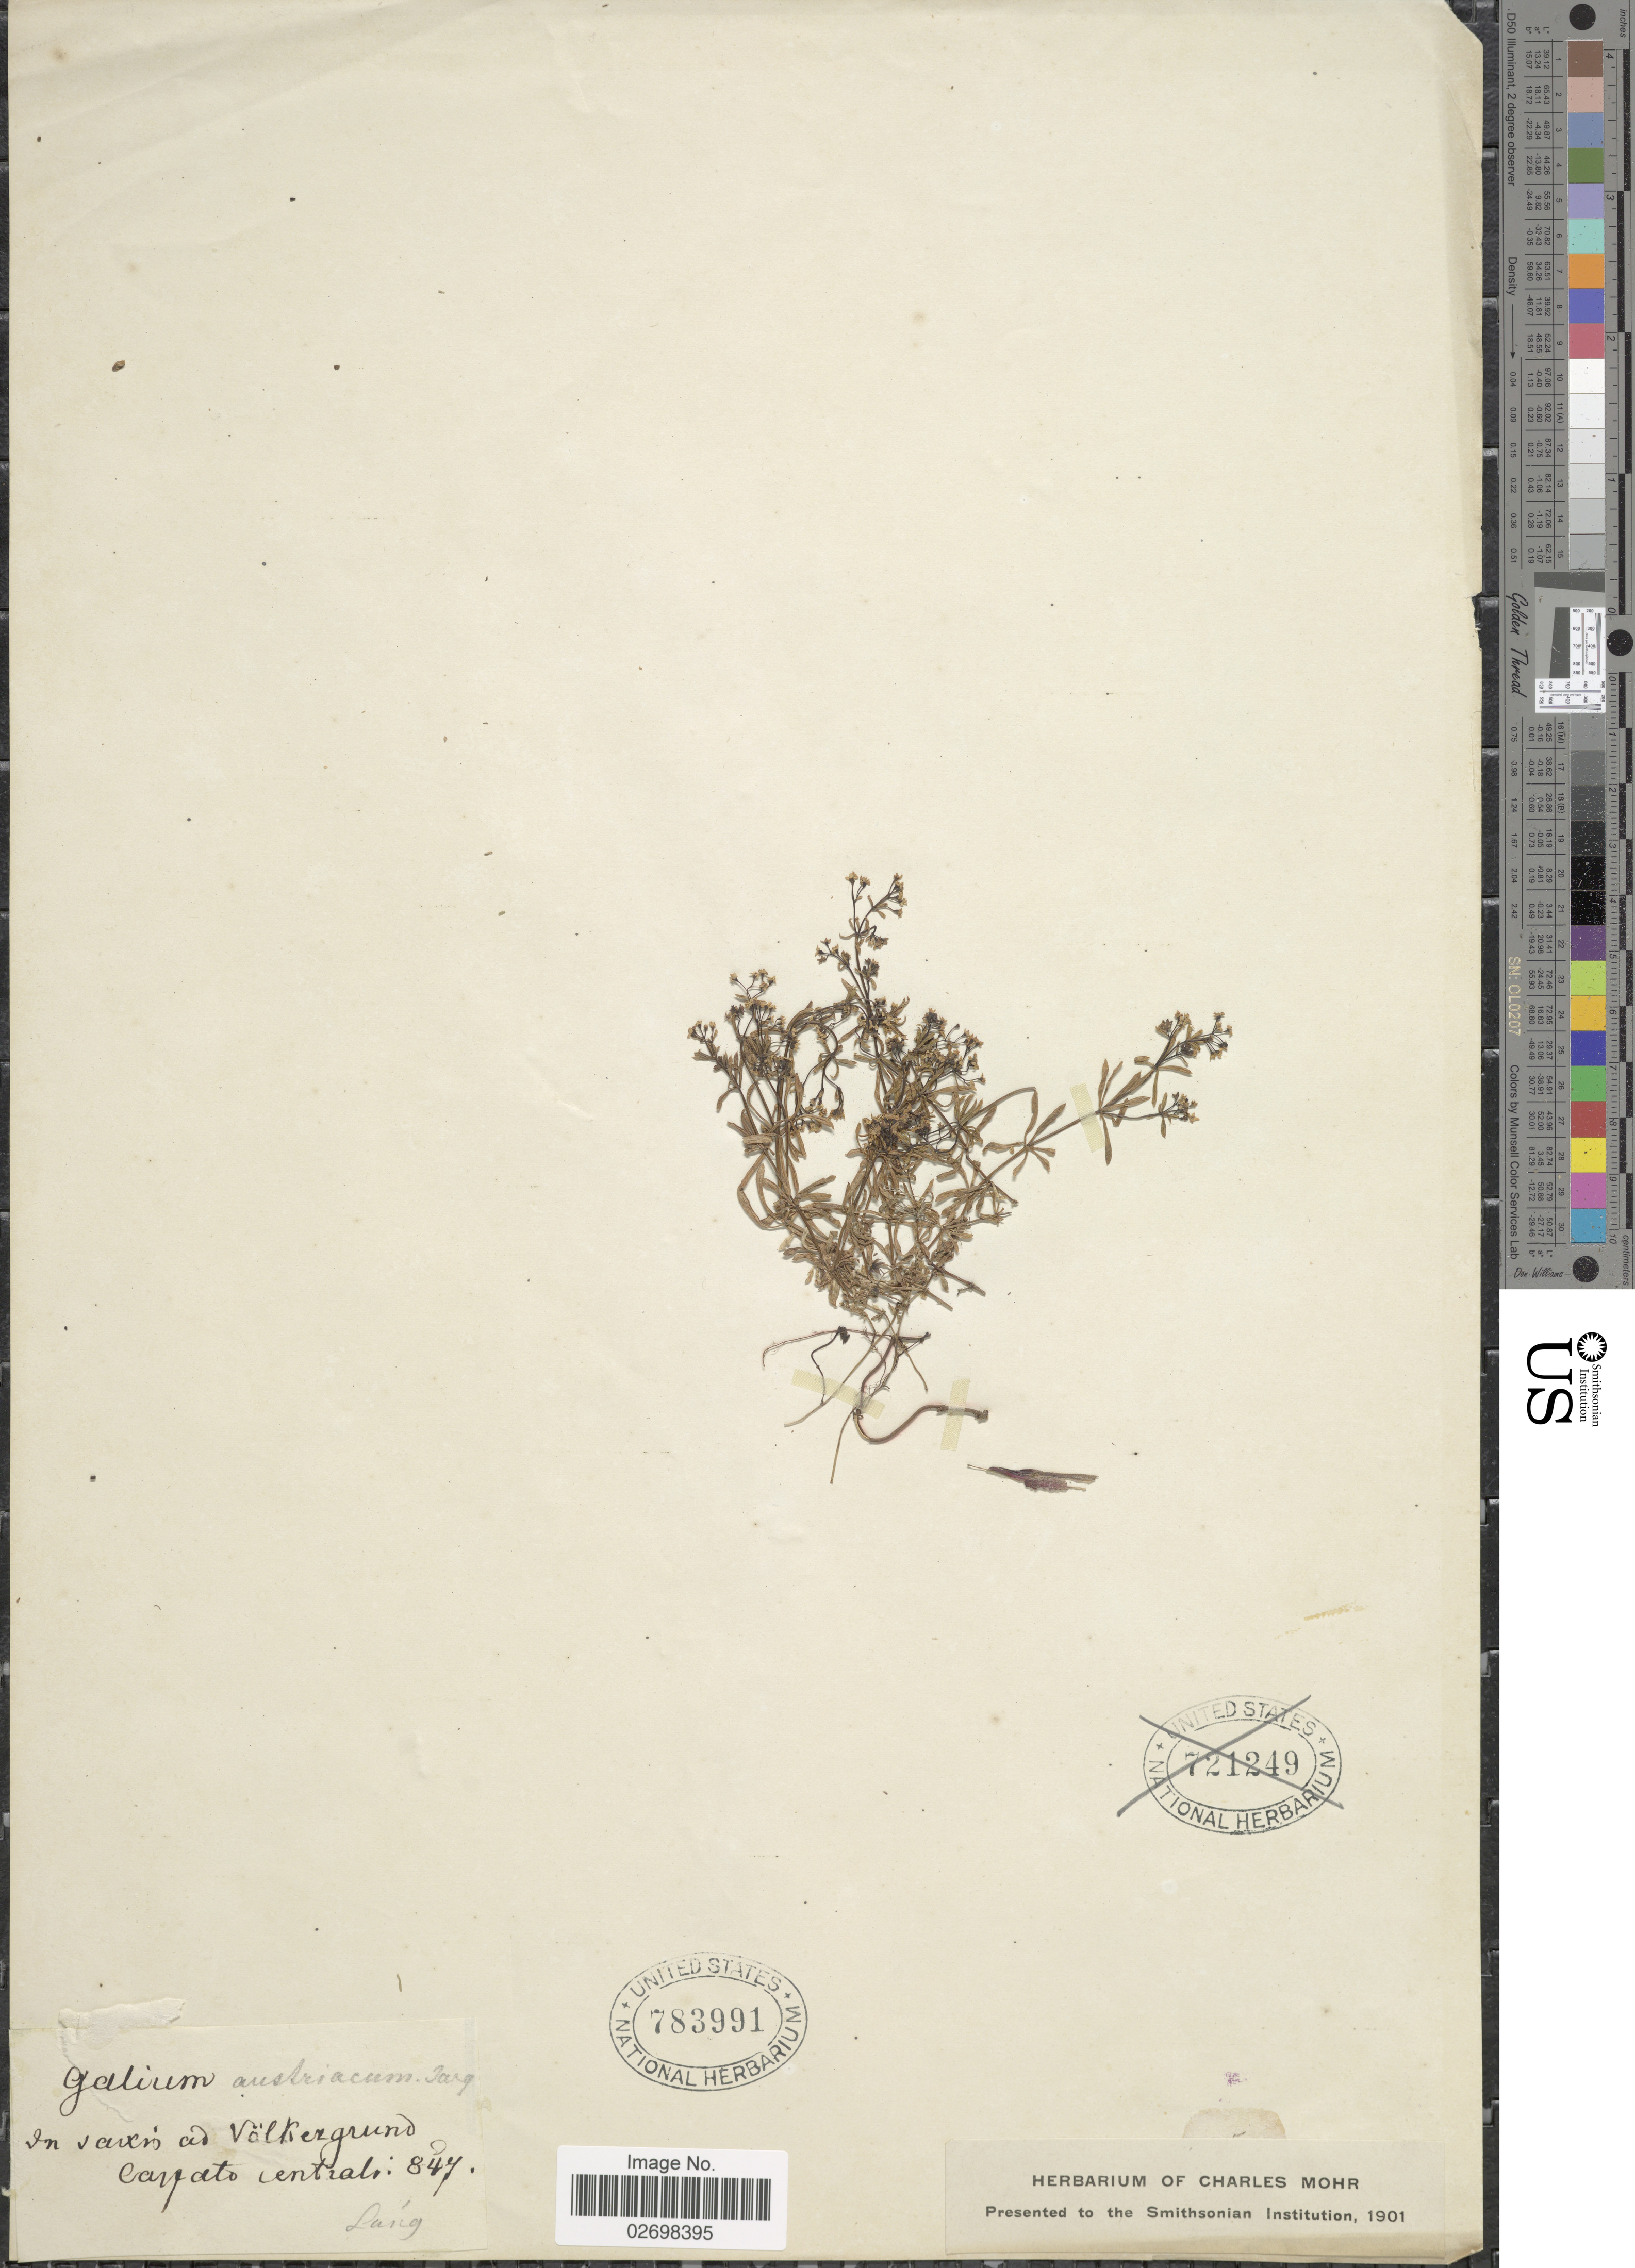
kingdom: Plantae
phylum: Tracheophyta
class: Magnoliopsida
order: Gentianales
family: Rubiaceae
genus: Galium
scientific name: Galium sp.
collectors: -- Lang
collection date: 1847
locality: In saixis ad Volkergrund Carpato centralis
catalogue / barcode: US 783991